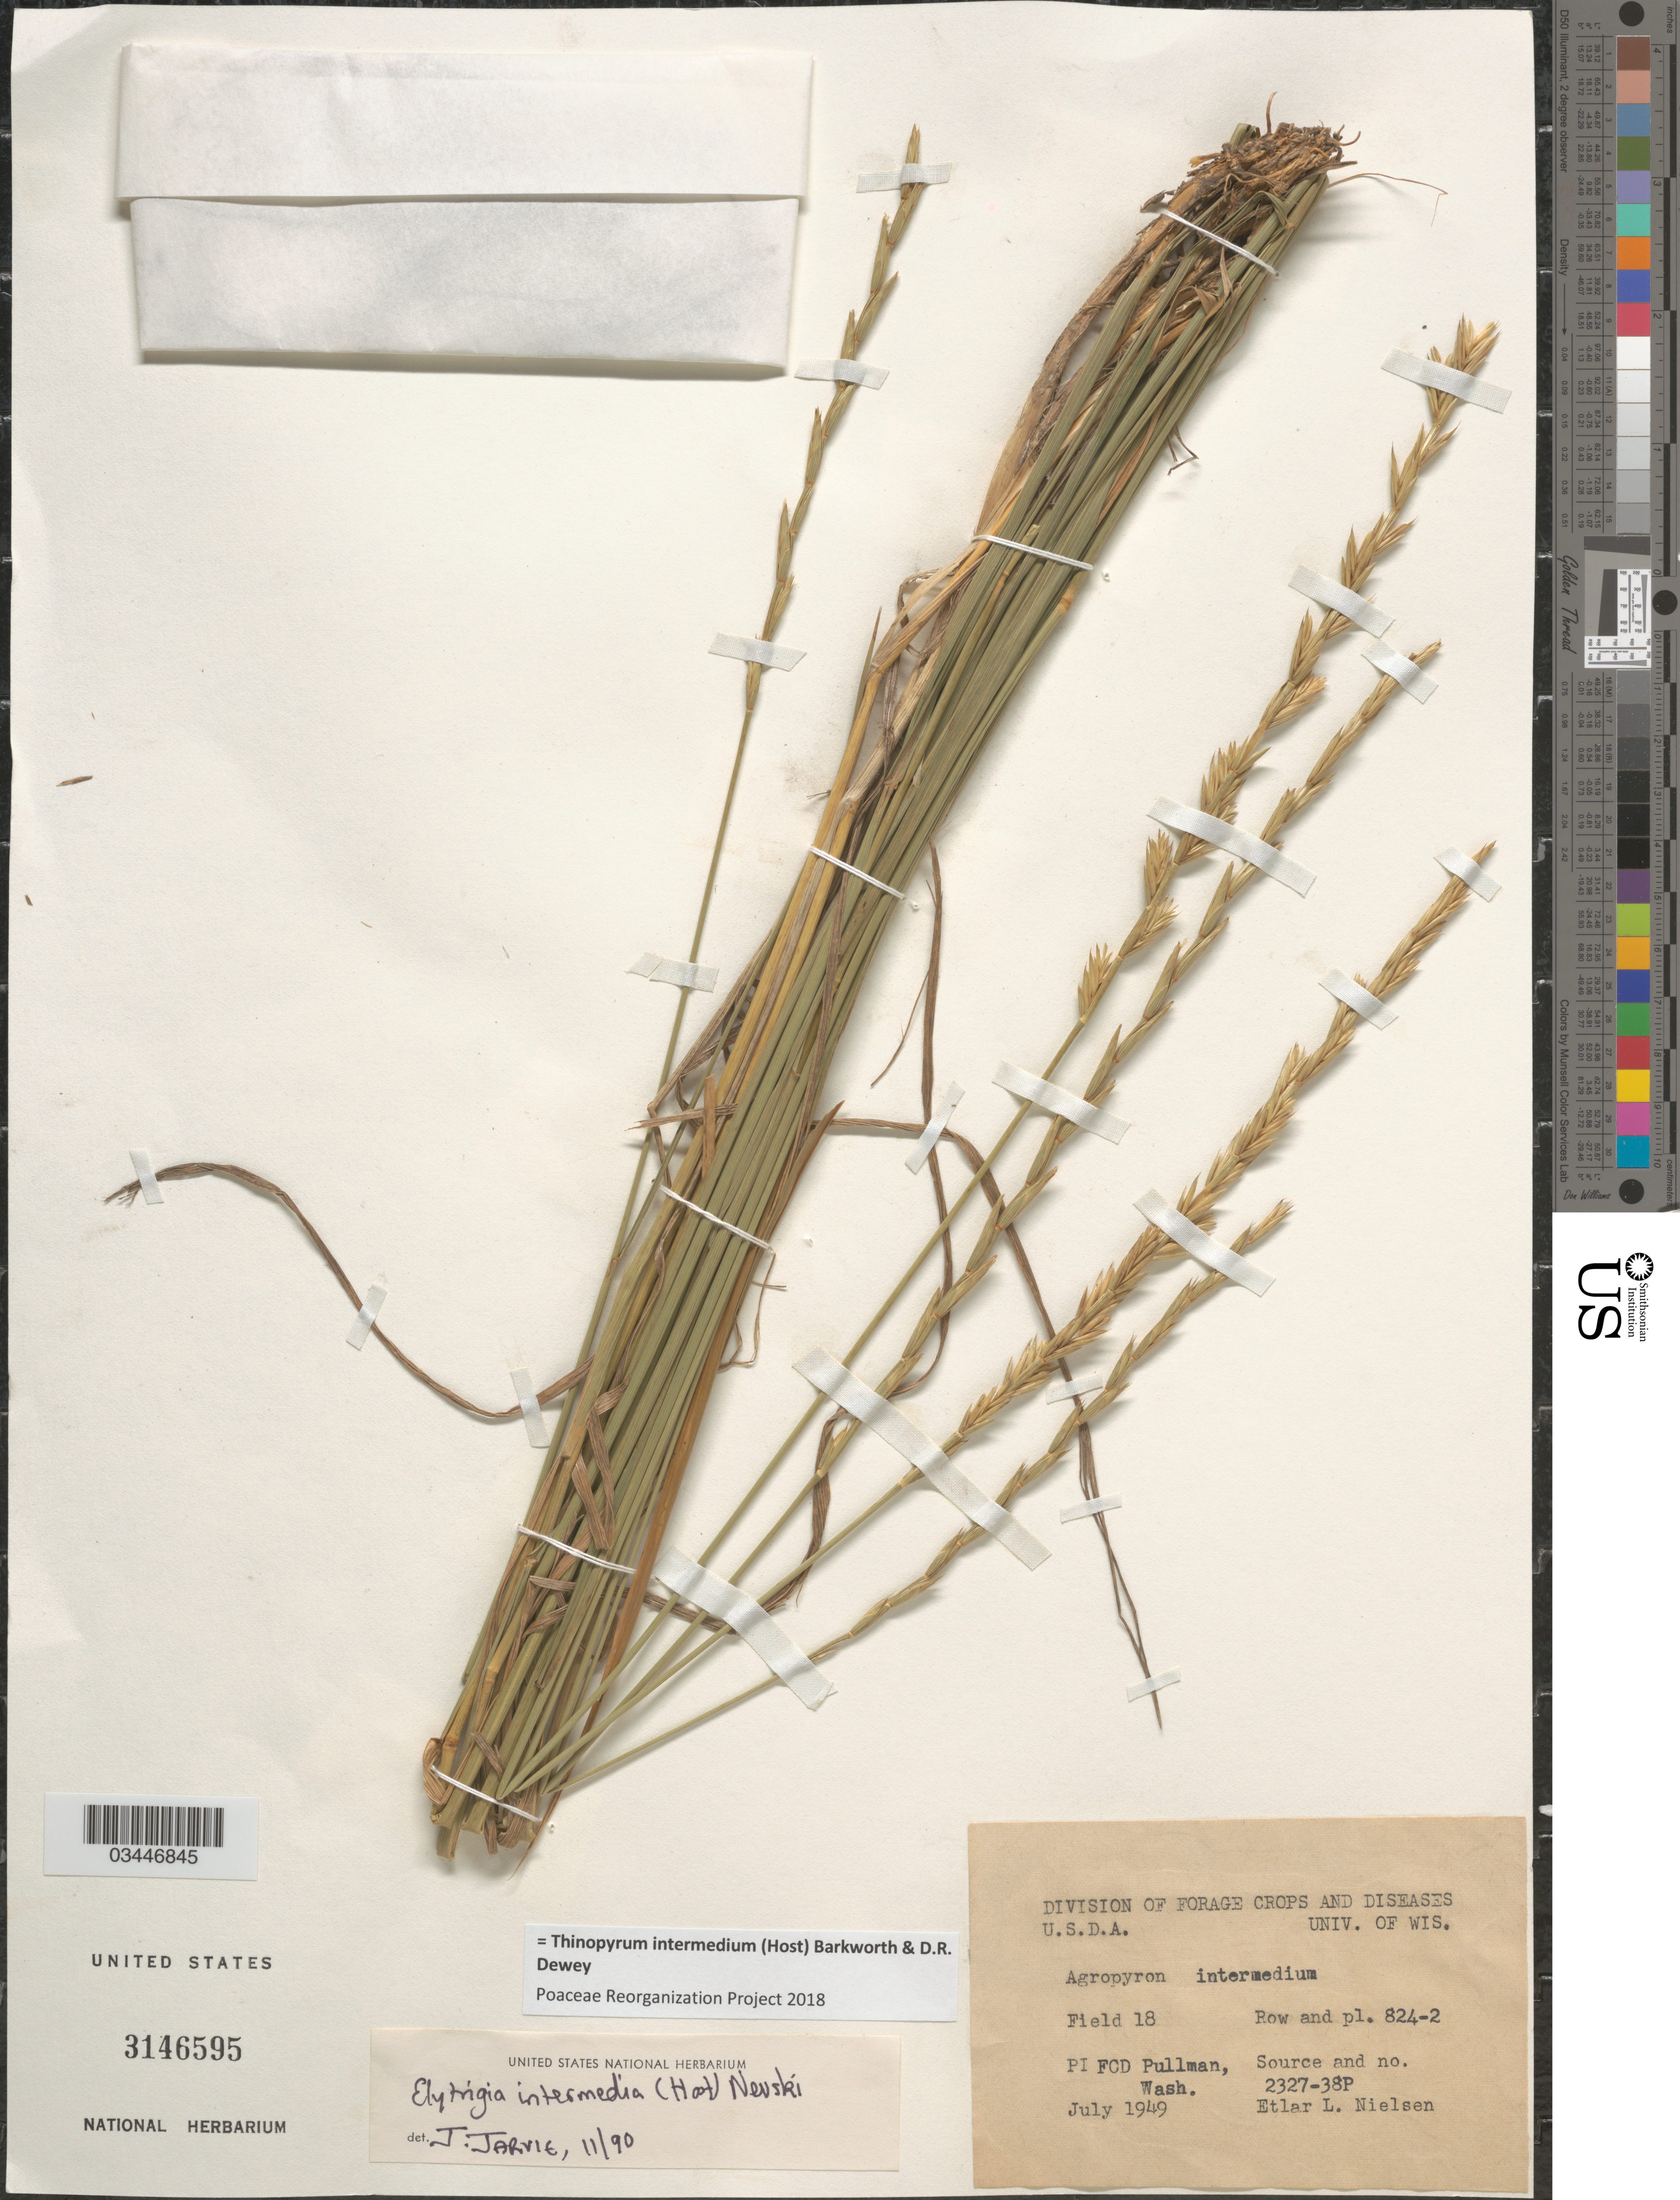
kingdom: Plantae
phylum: Tracheophyta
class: Liliopsida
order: Poales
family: Poaceae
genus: Aegilops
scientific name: Aegilops sp.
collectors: E. L. Nielsen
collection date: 1949-07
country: United States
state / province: Washington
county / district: Whitman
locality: Field 18 Row and pl. 824-2. FCD Pullman.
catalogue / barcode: US 3146595